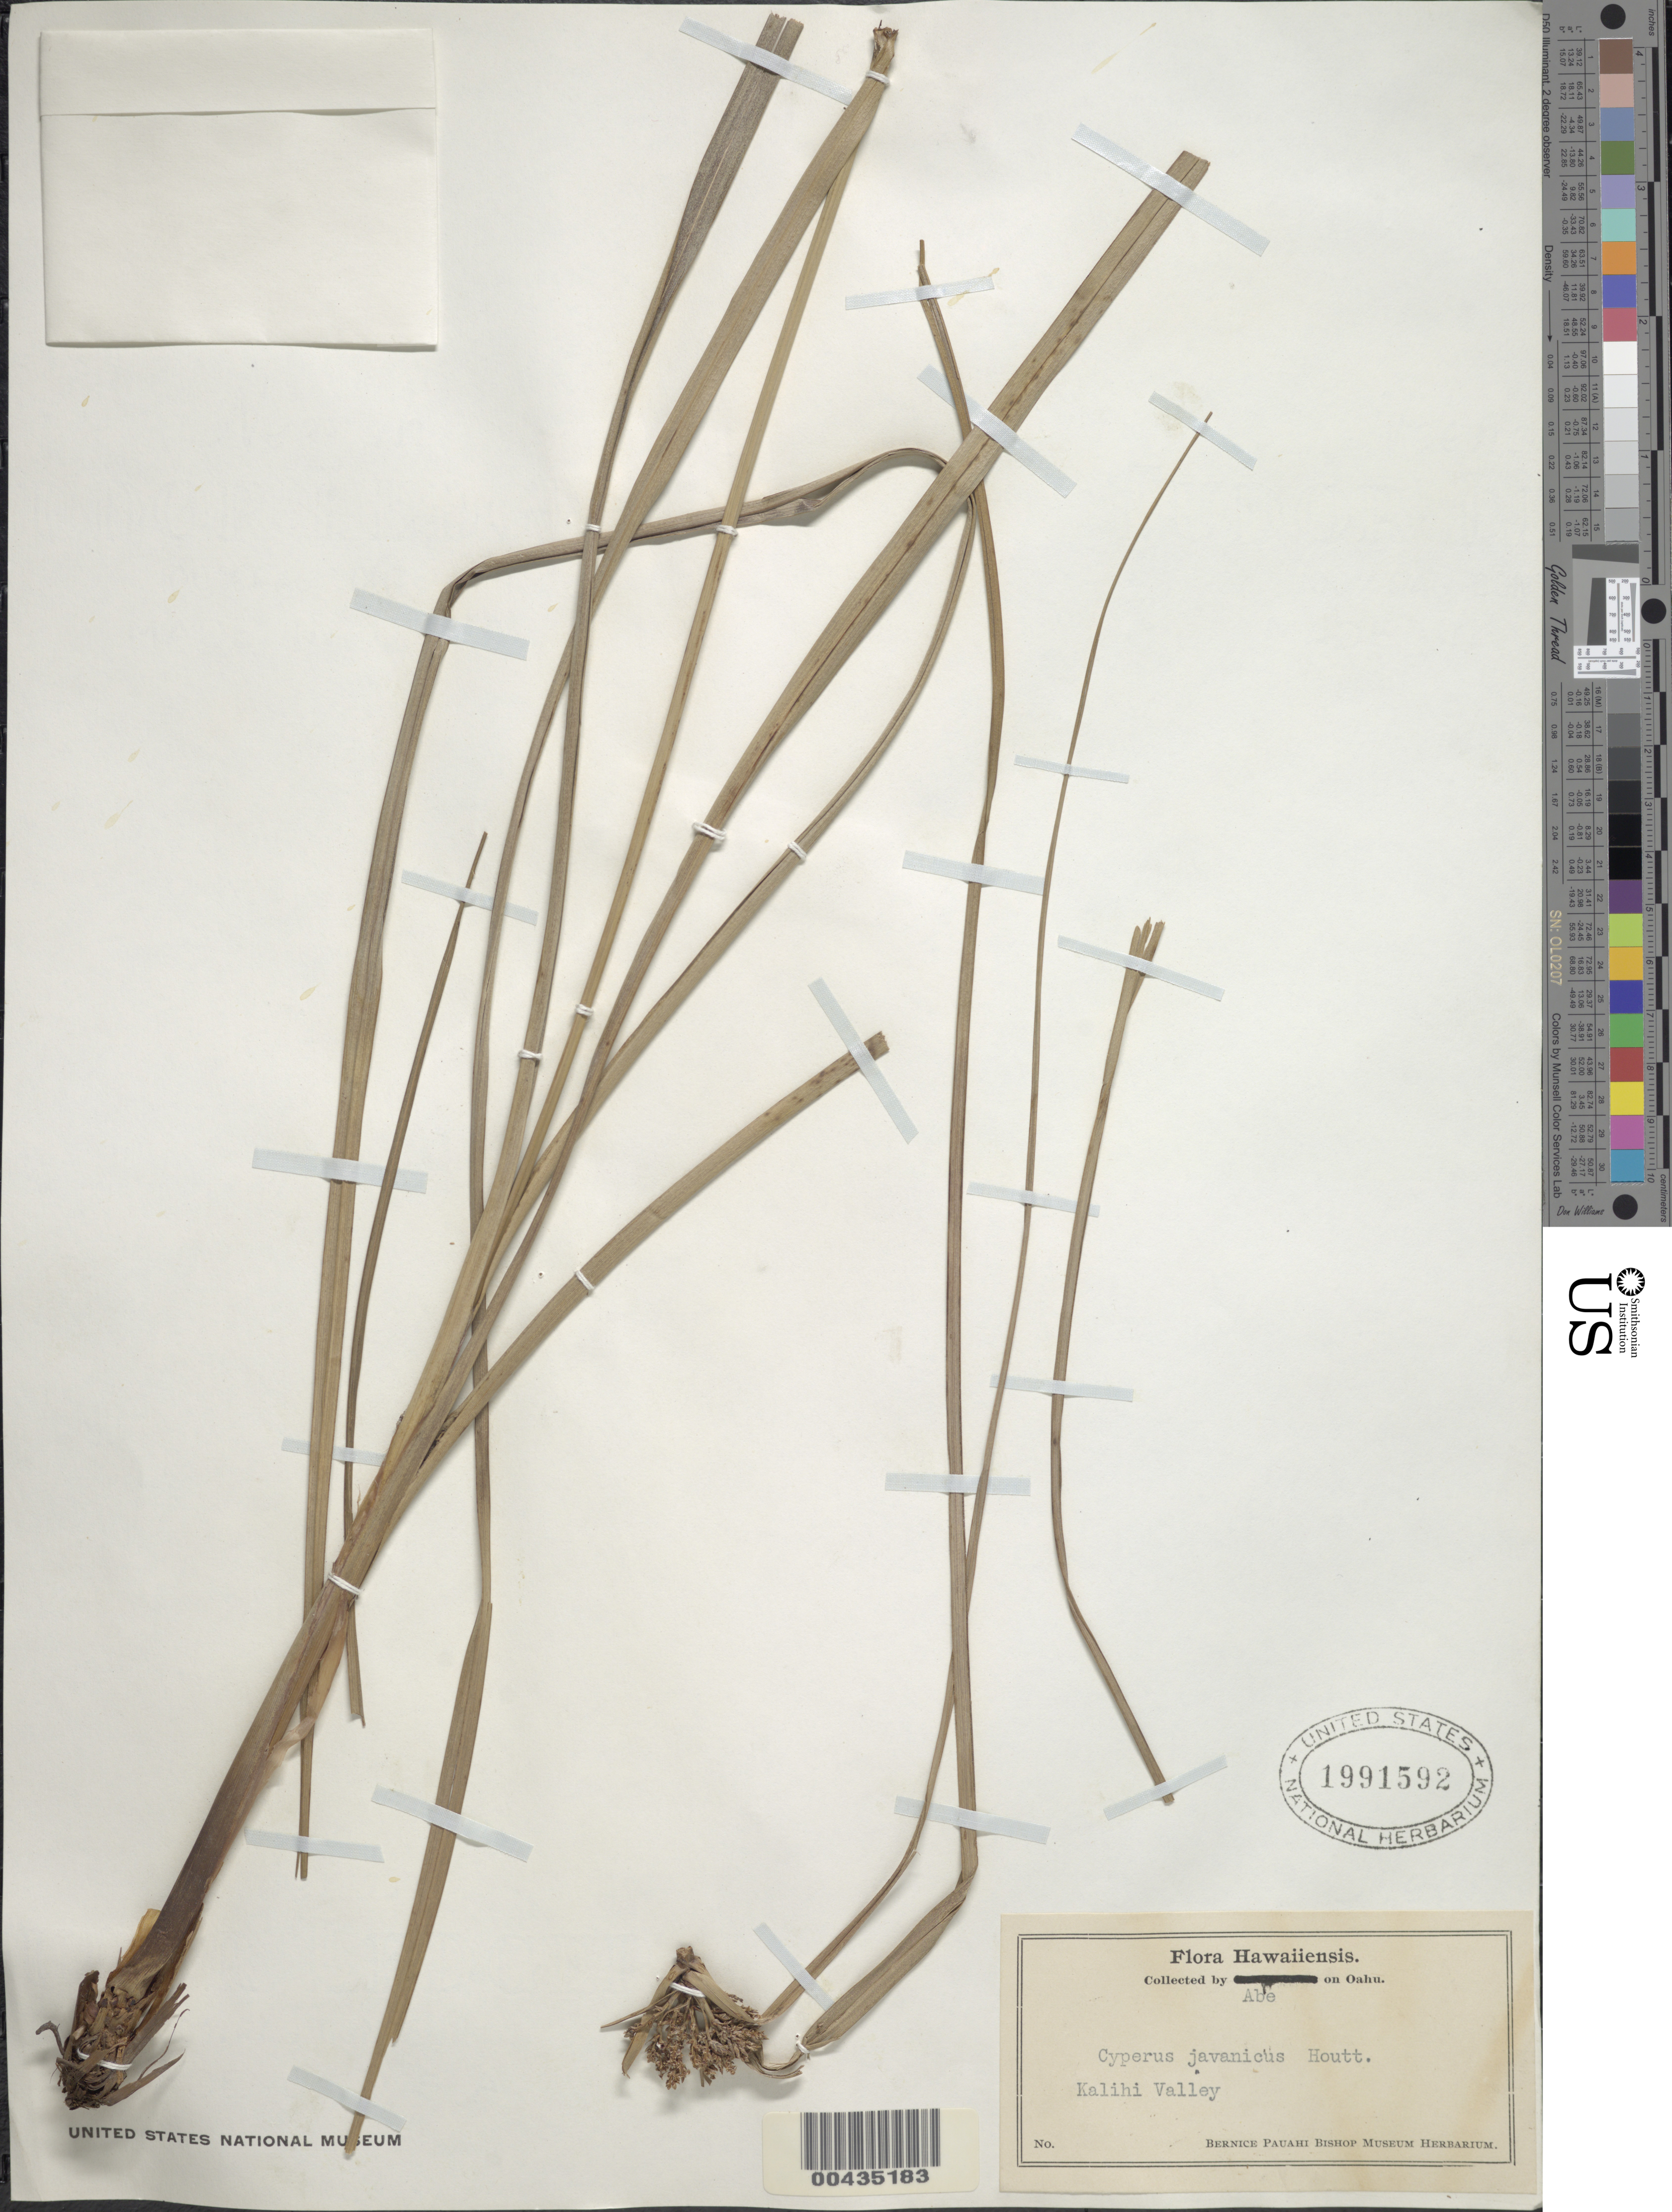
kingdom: Plantae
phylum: Tracheophyta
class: Liliopsida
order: Poales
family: Cyperaceae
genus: Cyperus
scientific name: Cyperus javanicus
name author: Houtt.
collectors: P. Acevedo-Rodr.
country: United States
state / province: Hawaii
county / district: Honolulu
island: Oahu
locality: Kalihi Valley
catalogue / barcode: US 1991592